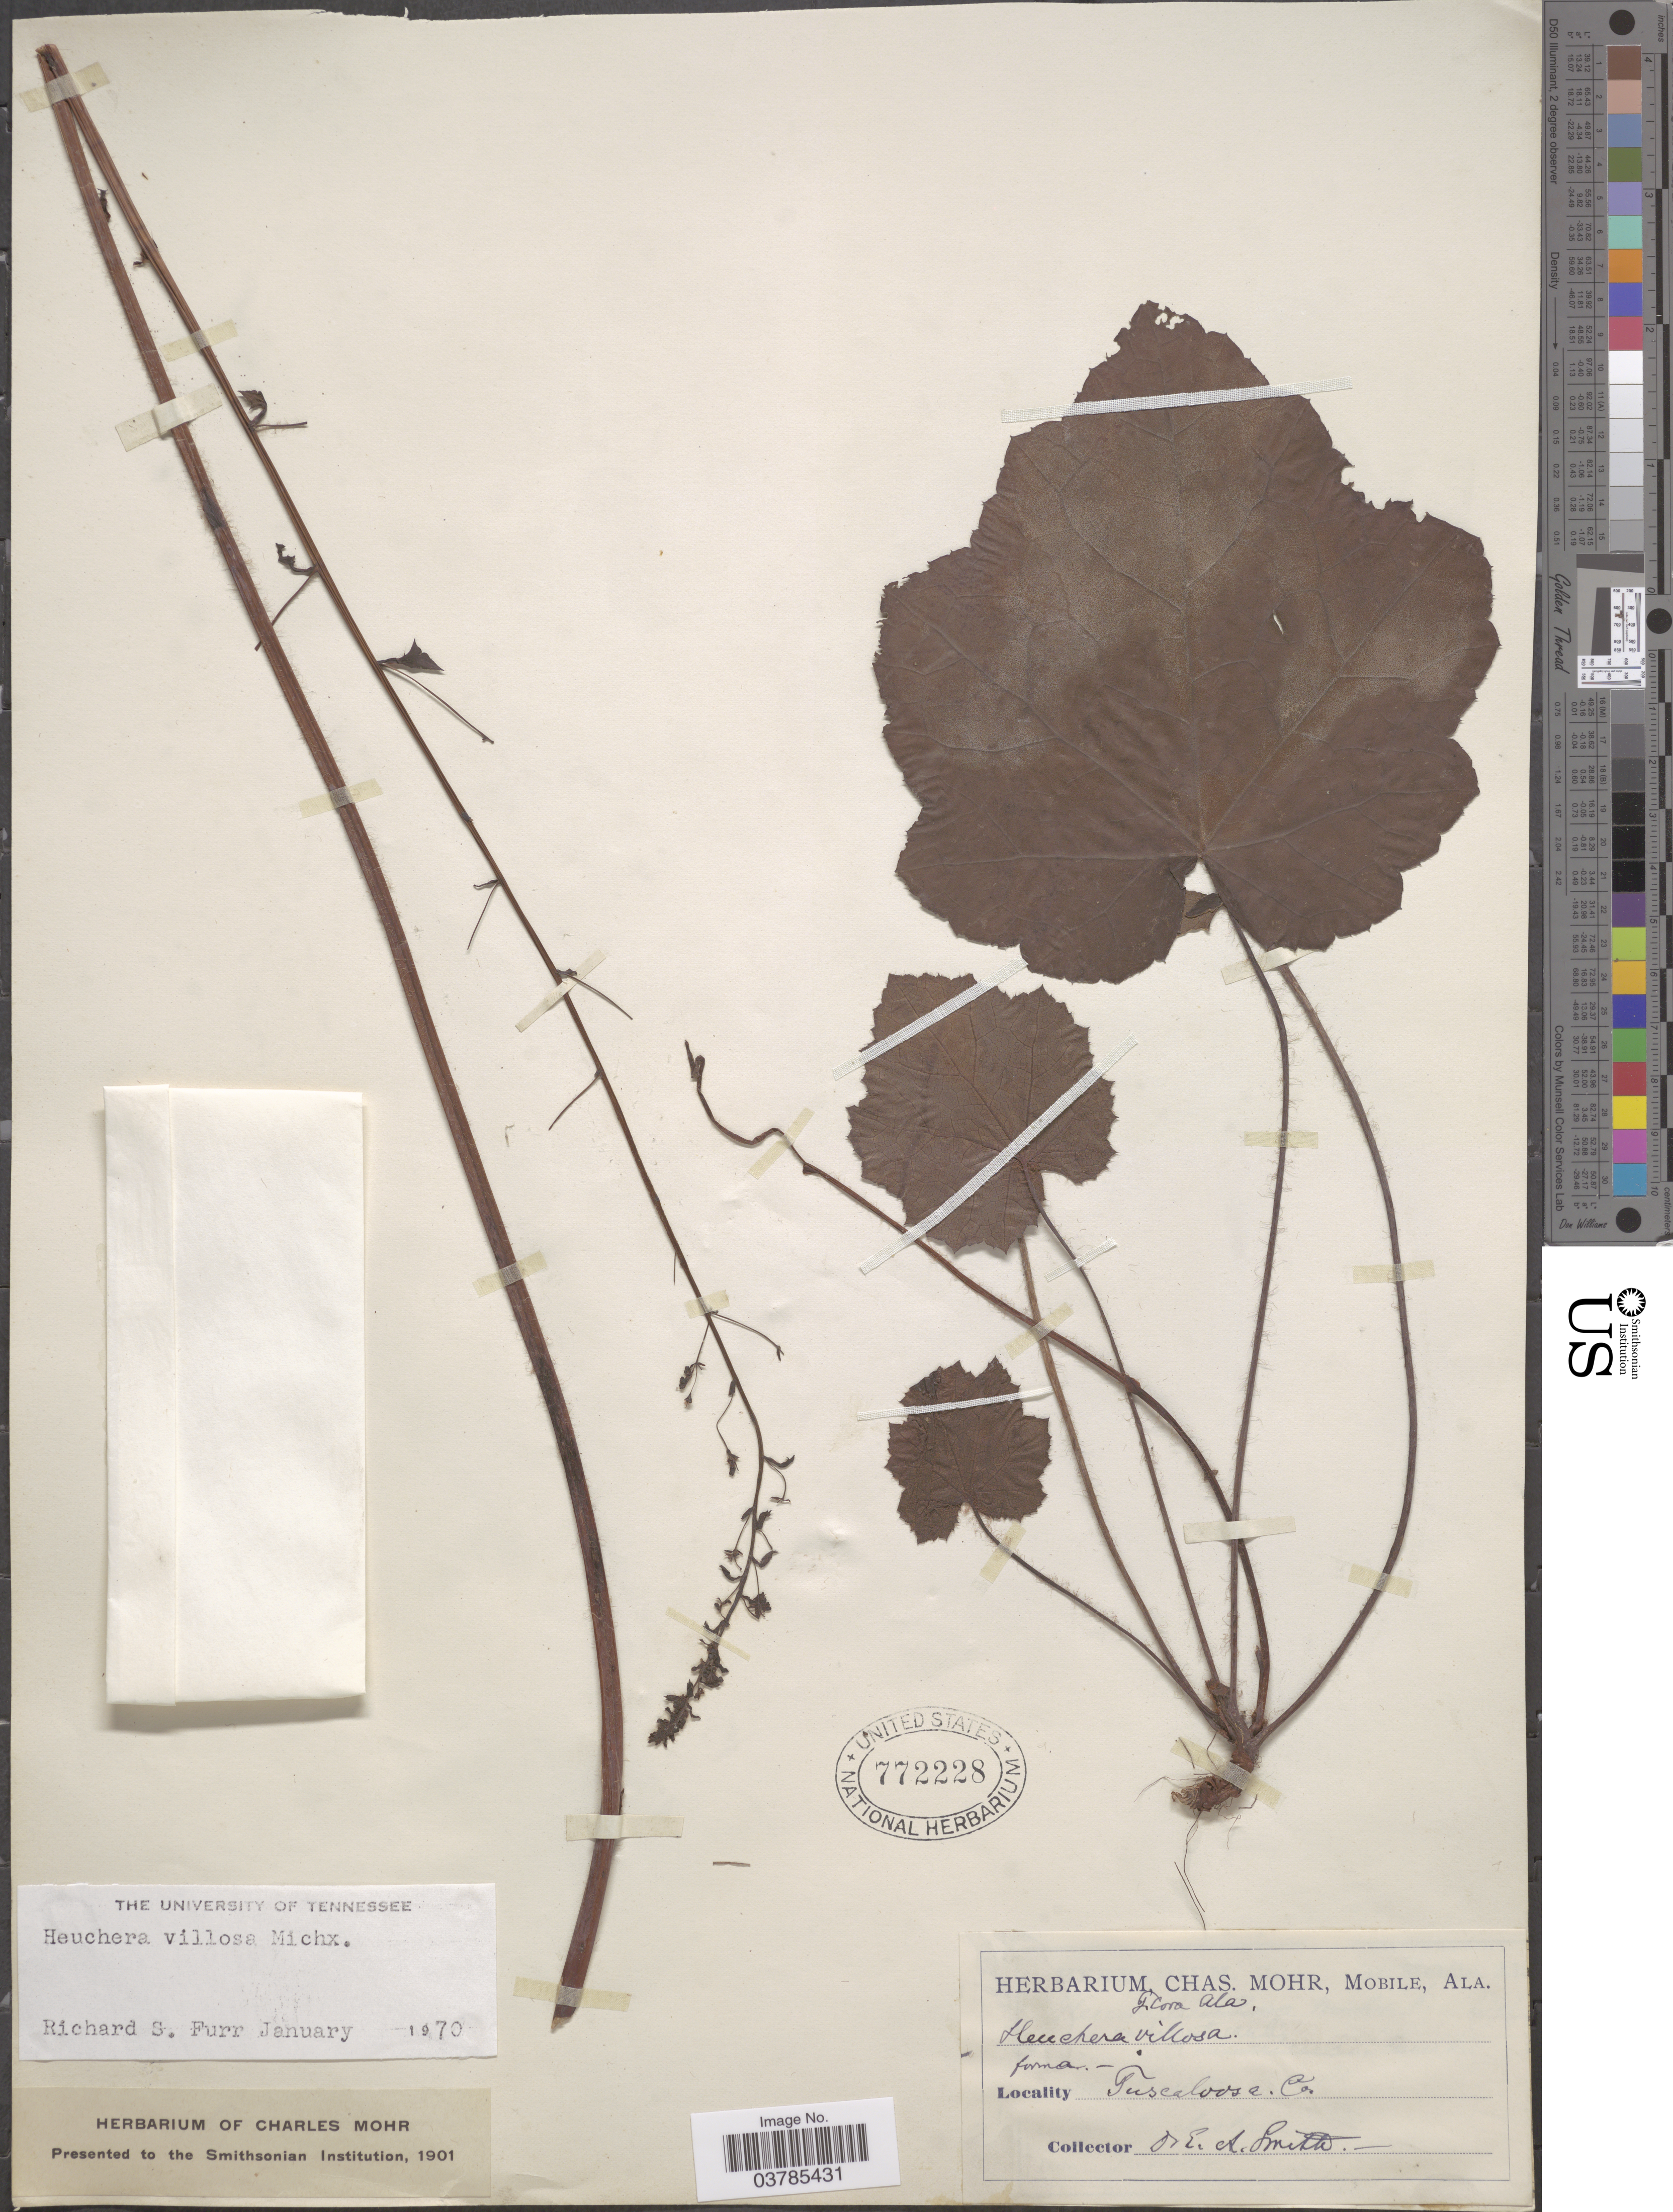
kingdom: Plantae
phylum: Tracheophyta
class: Magnoliopsida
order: Saxifragales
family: Saxifragaceae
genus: Heuchera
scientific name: Heuchera villosa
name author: Michx.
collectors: E. A. Smith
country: United States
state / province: Alabama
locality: Tuscaloosa Co.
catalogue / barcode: US 772228